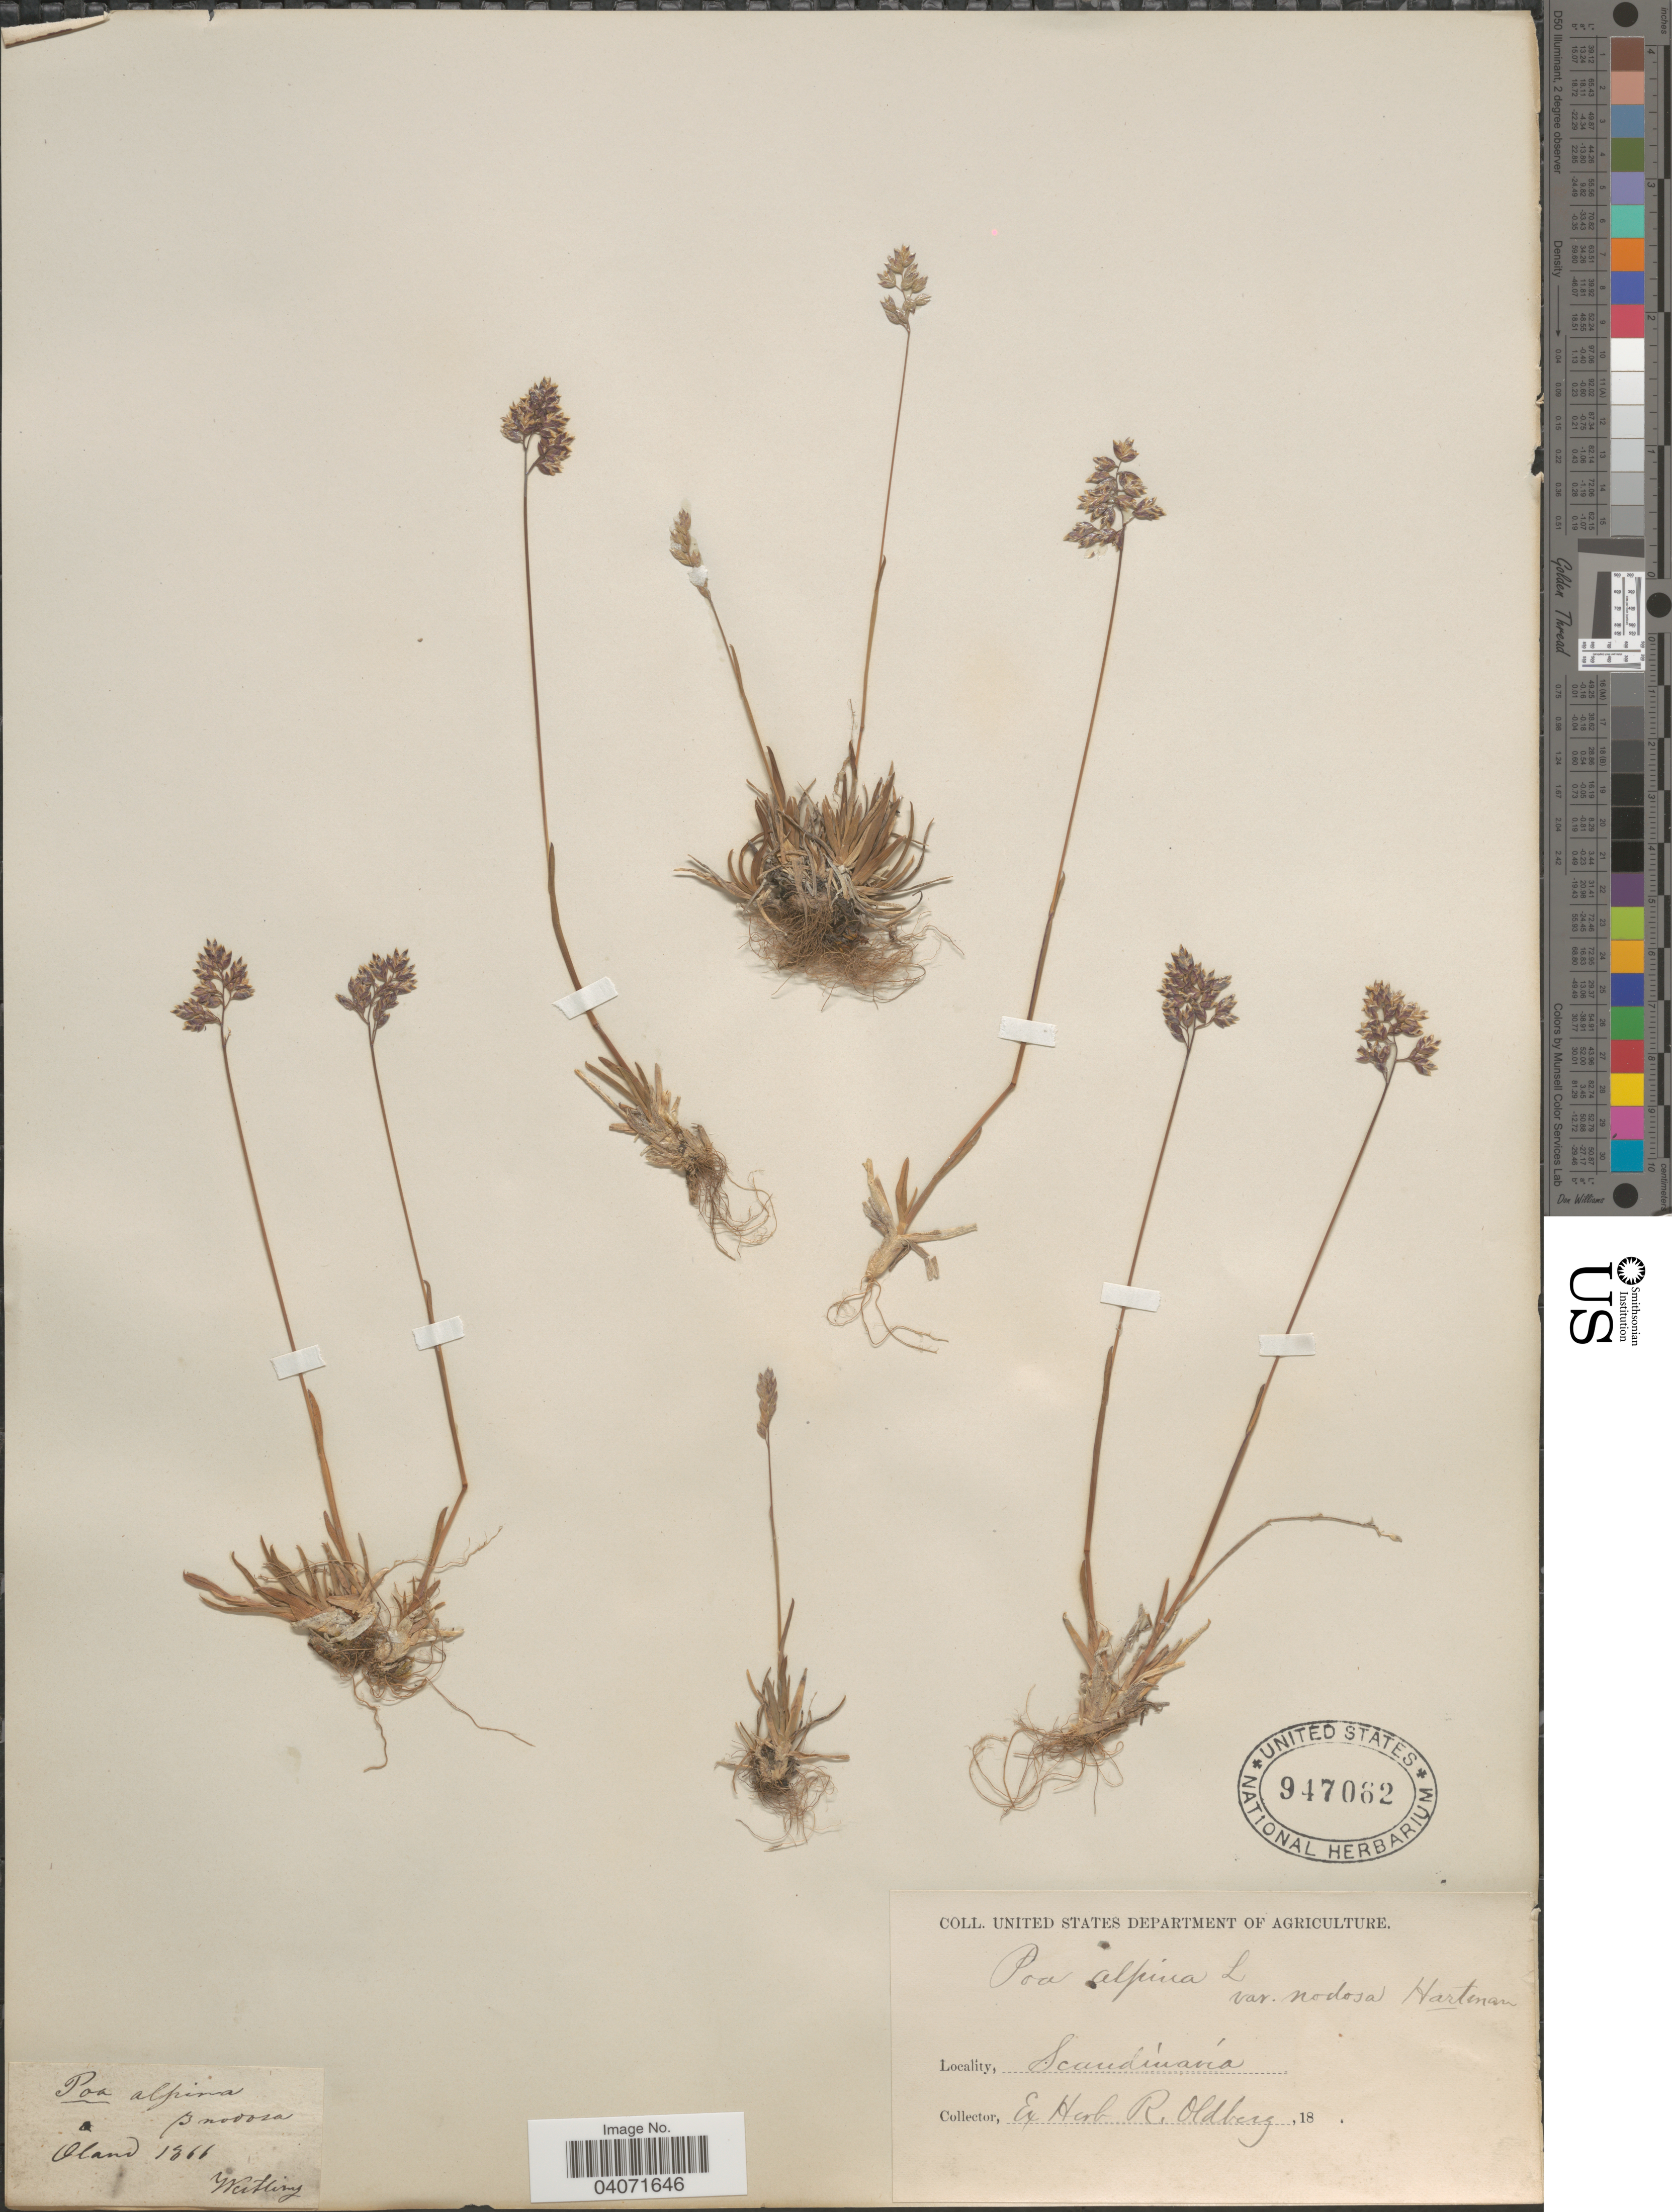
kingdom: Plantae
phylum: Tracheophyta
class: Liliopsida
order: Poales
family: Poaceae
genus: Poa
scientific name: Poa alpina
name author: L.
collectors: Wertling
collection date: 1866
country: Sweden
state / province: Kalmar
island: Oland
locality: Oland. Scandinavia.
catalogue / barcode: US 947062